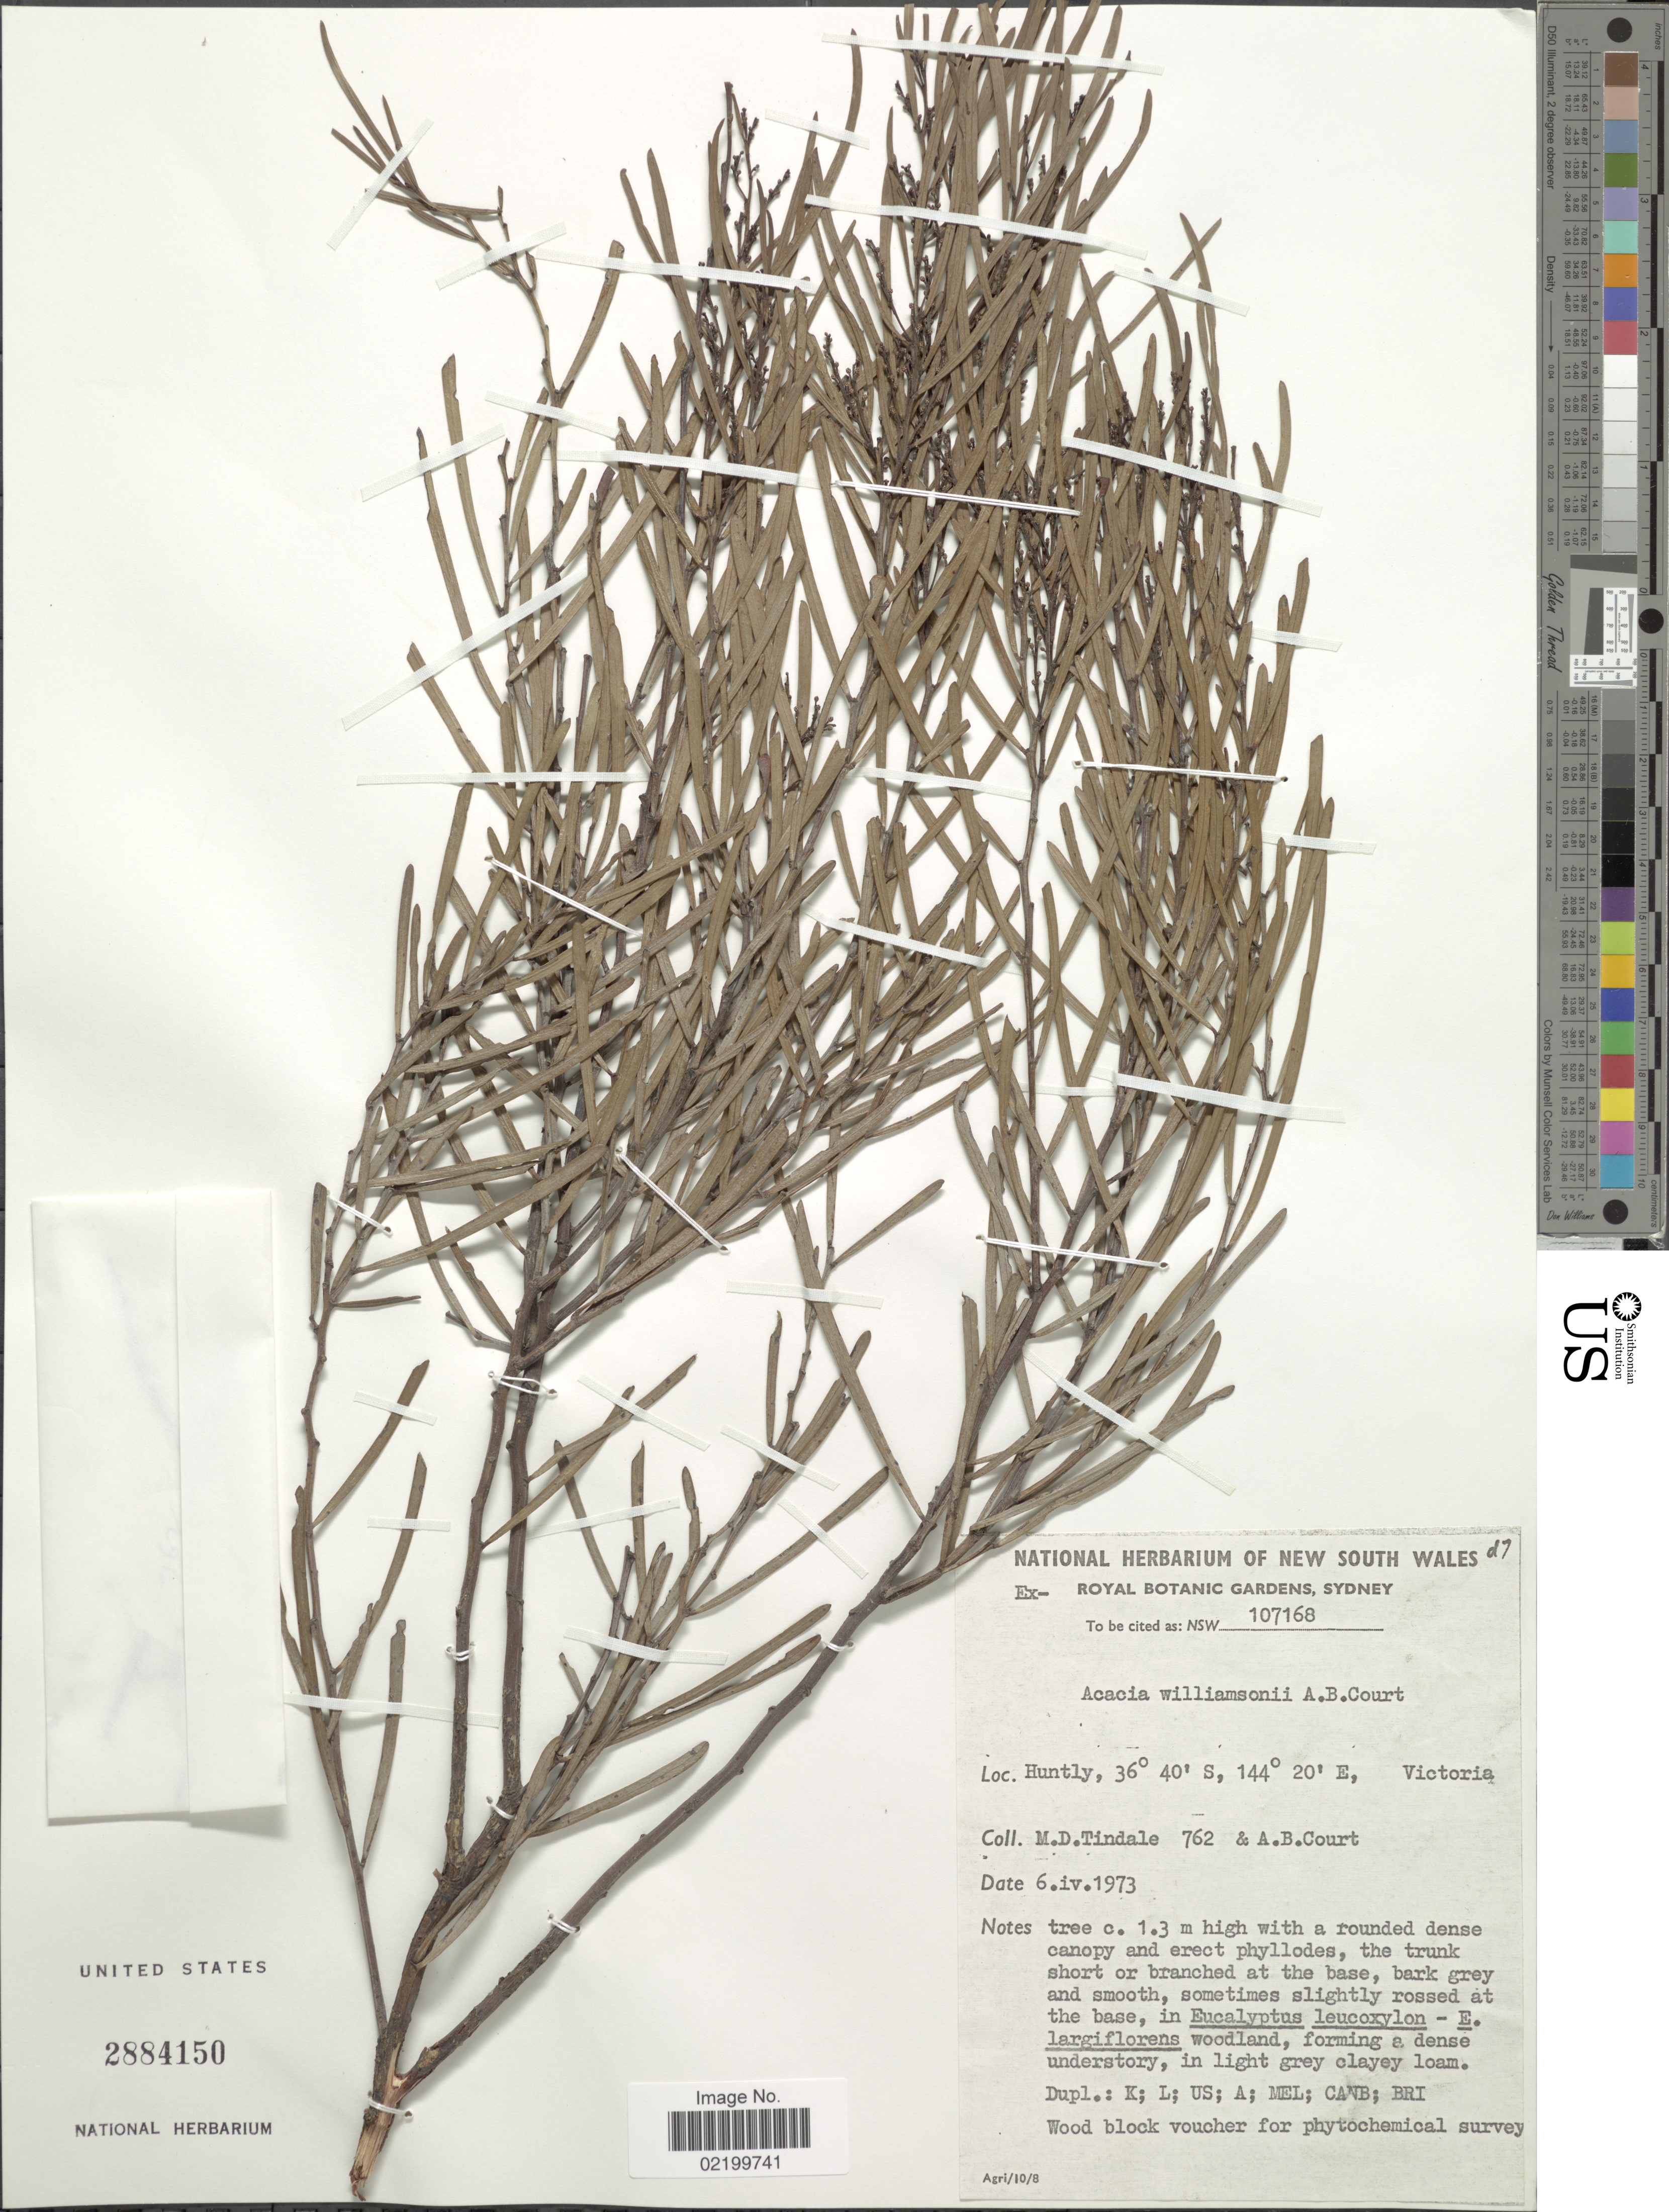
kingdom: Plantae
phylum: Tracheophyta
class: Magnoliopsida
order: Fabales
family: Fabaceae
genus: Acacia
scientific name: Acacia williamsonii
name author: Court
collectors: M. D. Tindale & A. B. Court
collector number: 762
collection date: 1973-04-06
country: Australia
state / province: Victoria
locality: Victoria. Huntly.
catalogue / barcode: US 2884150